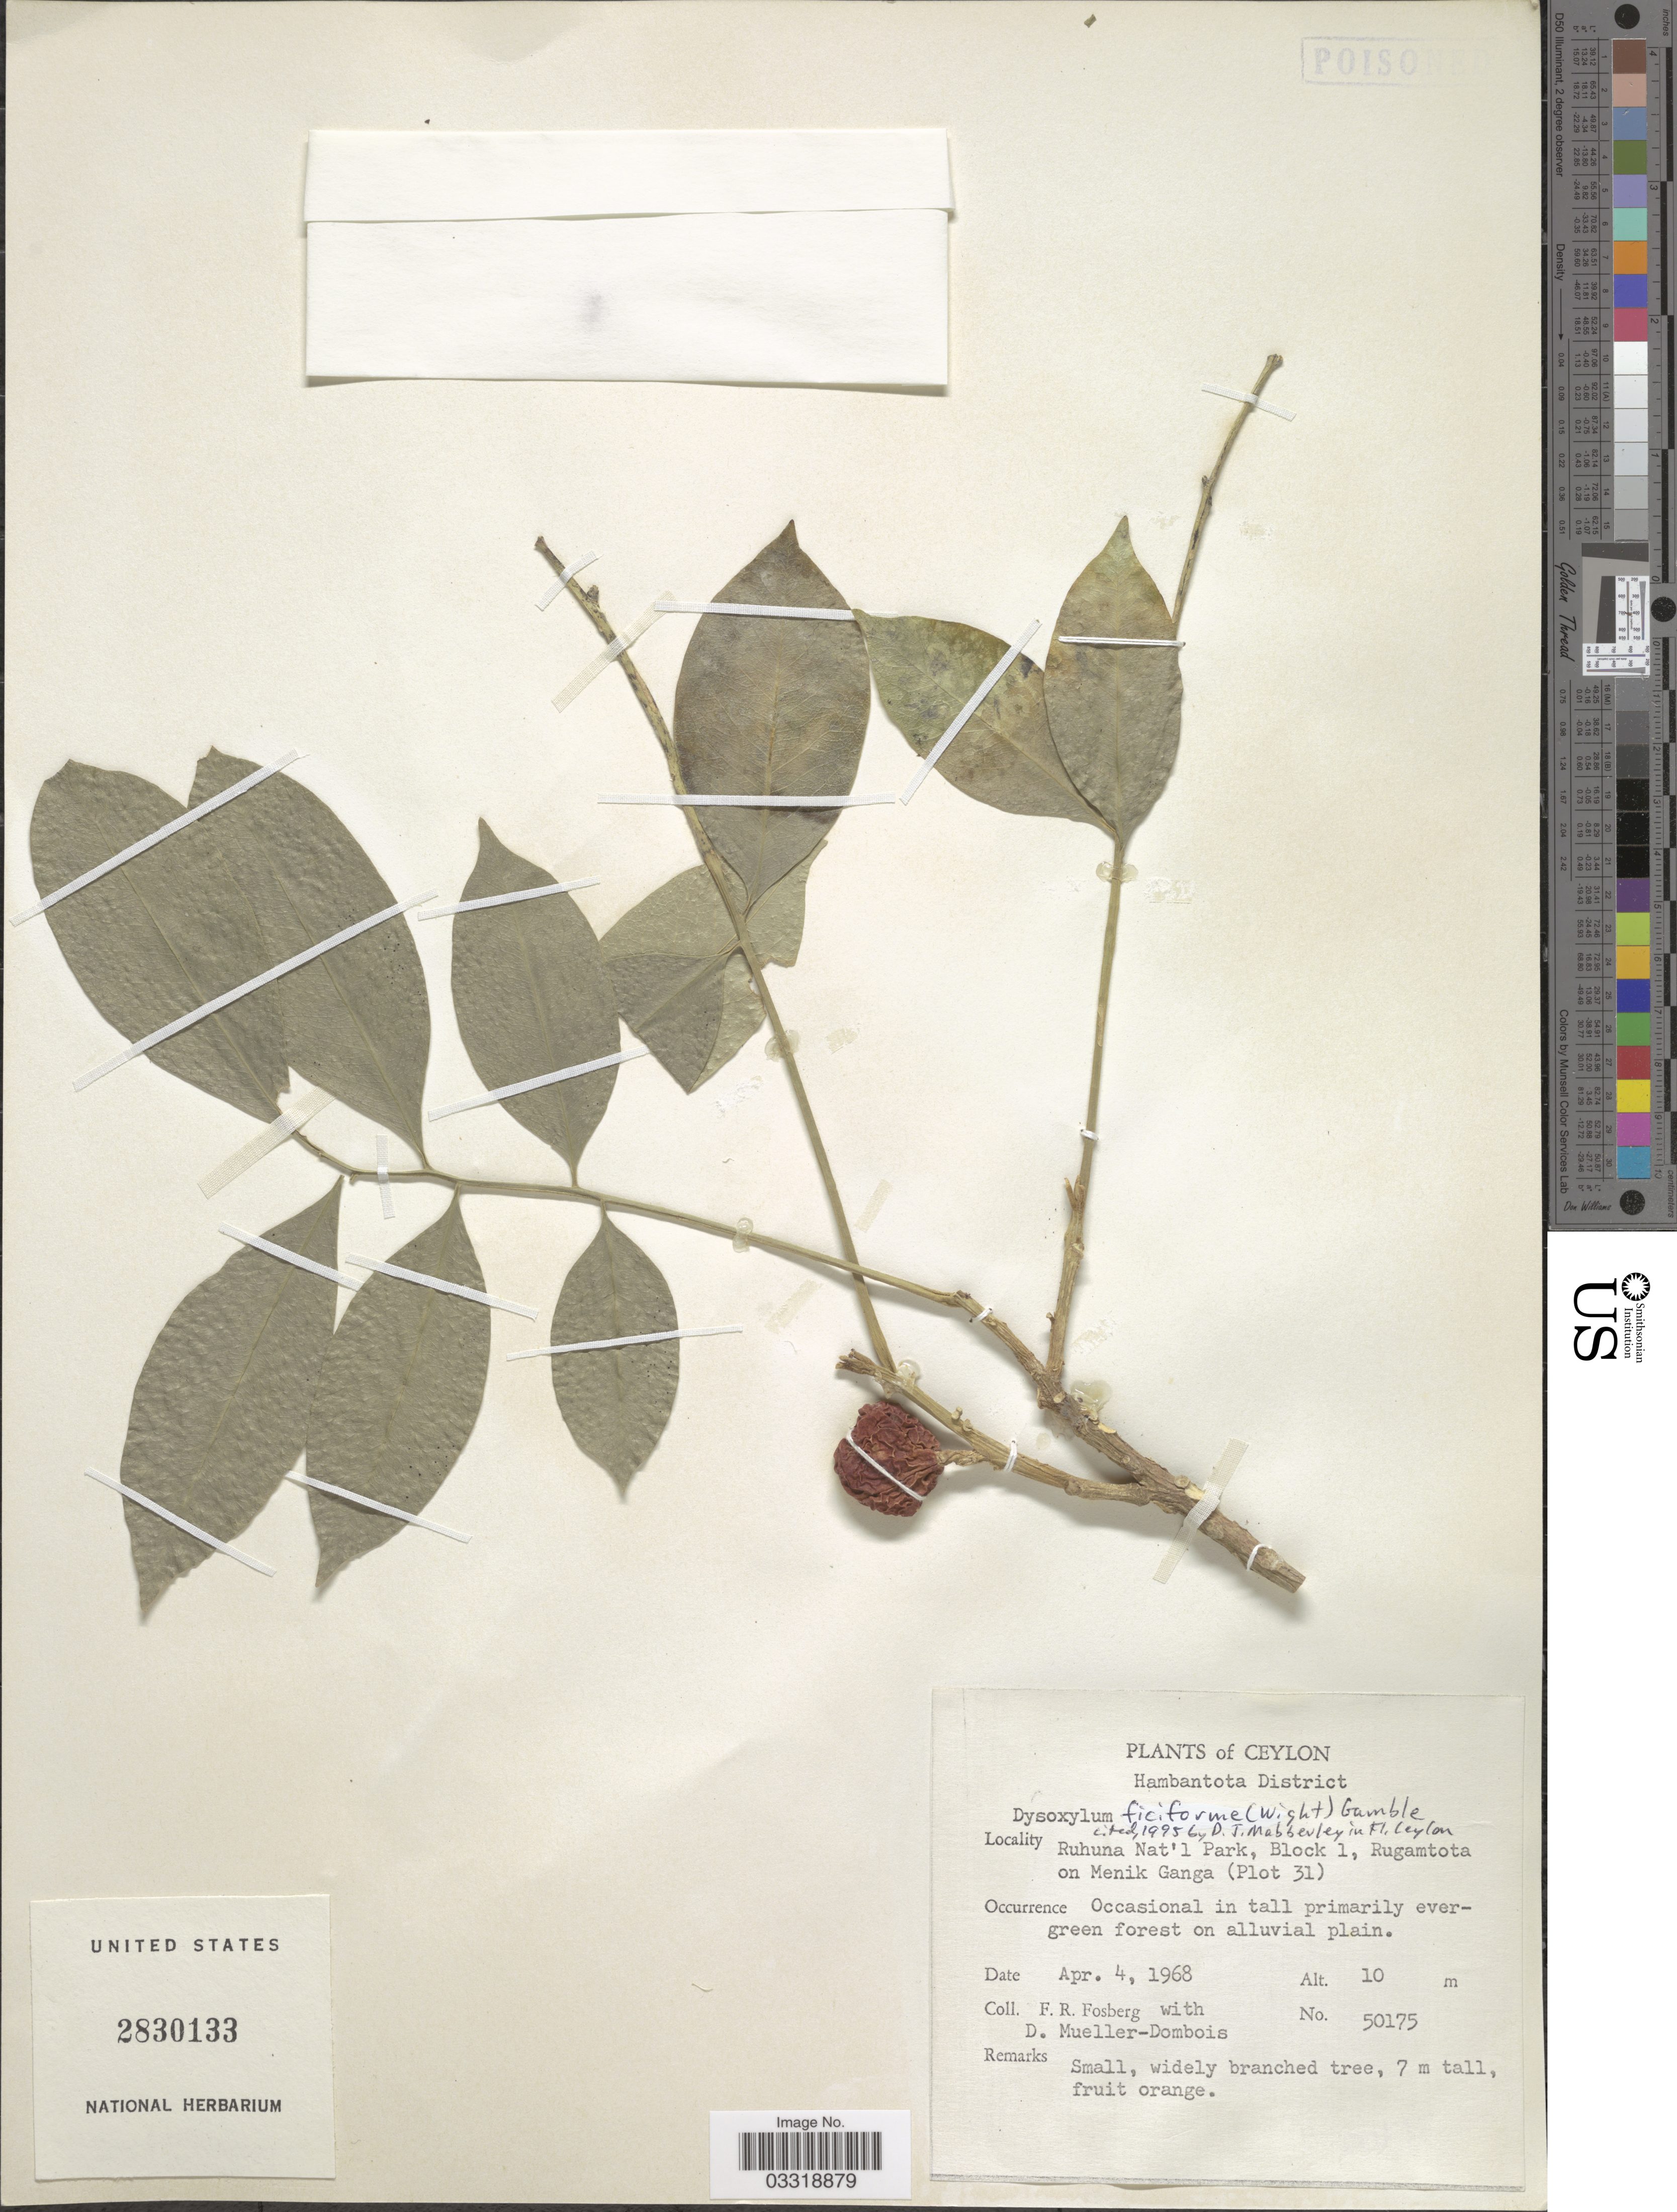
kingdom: Plantae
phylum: Tracheophyta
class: Magnoliopsida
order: Sapindales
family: Meliaceae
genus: Dysoxylum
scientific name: Dysoxylum gotadhora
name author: (Buch.-Ham.) Mabb.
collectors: F. R. Fosberg & D. Mueller-Dombois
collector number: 50175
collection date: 1968-04-04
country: Sri Lanka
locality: Ceylon. Hambantota District. Ruhuna Nat'l Park, Block 1, Rugamtota on Menik Ganga (Plot 31).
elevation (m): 10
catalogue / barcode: US 2830133